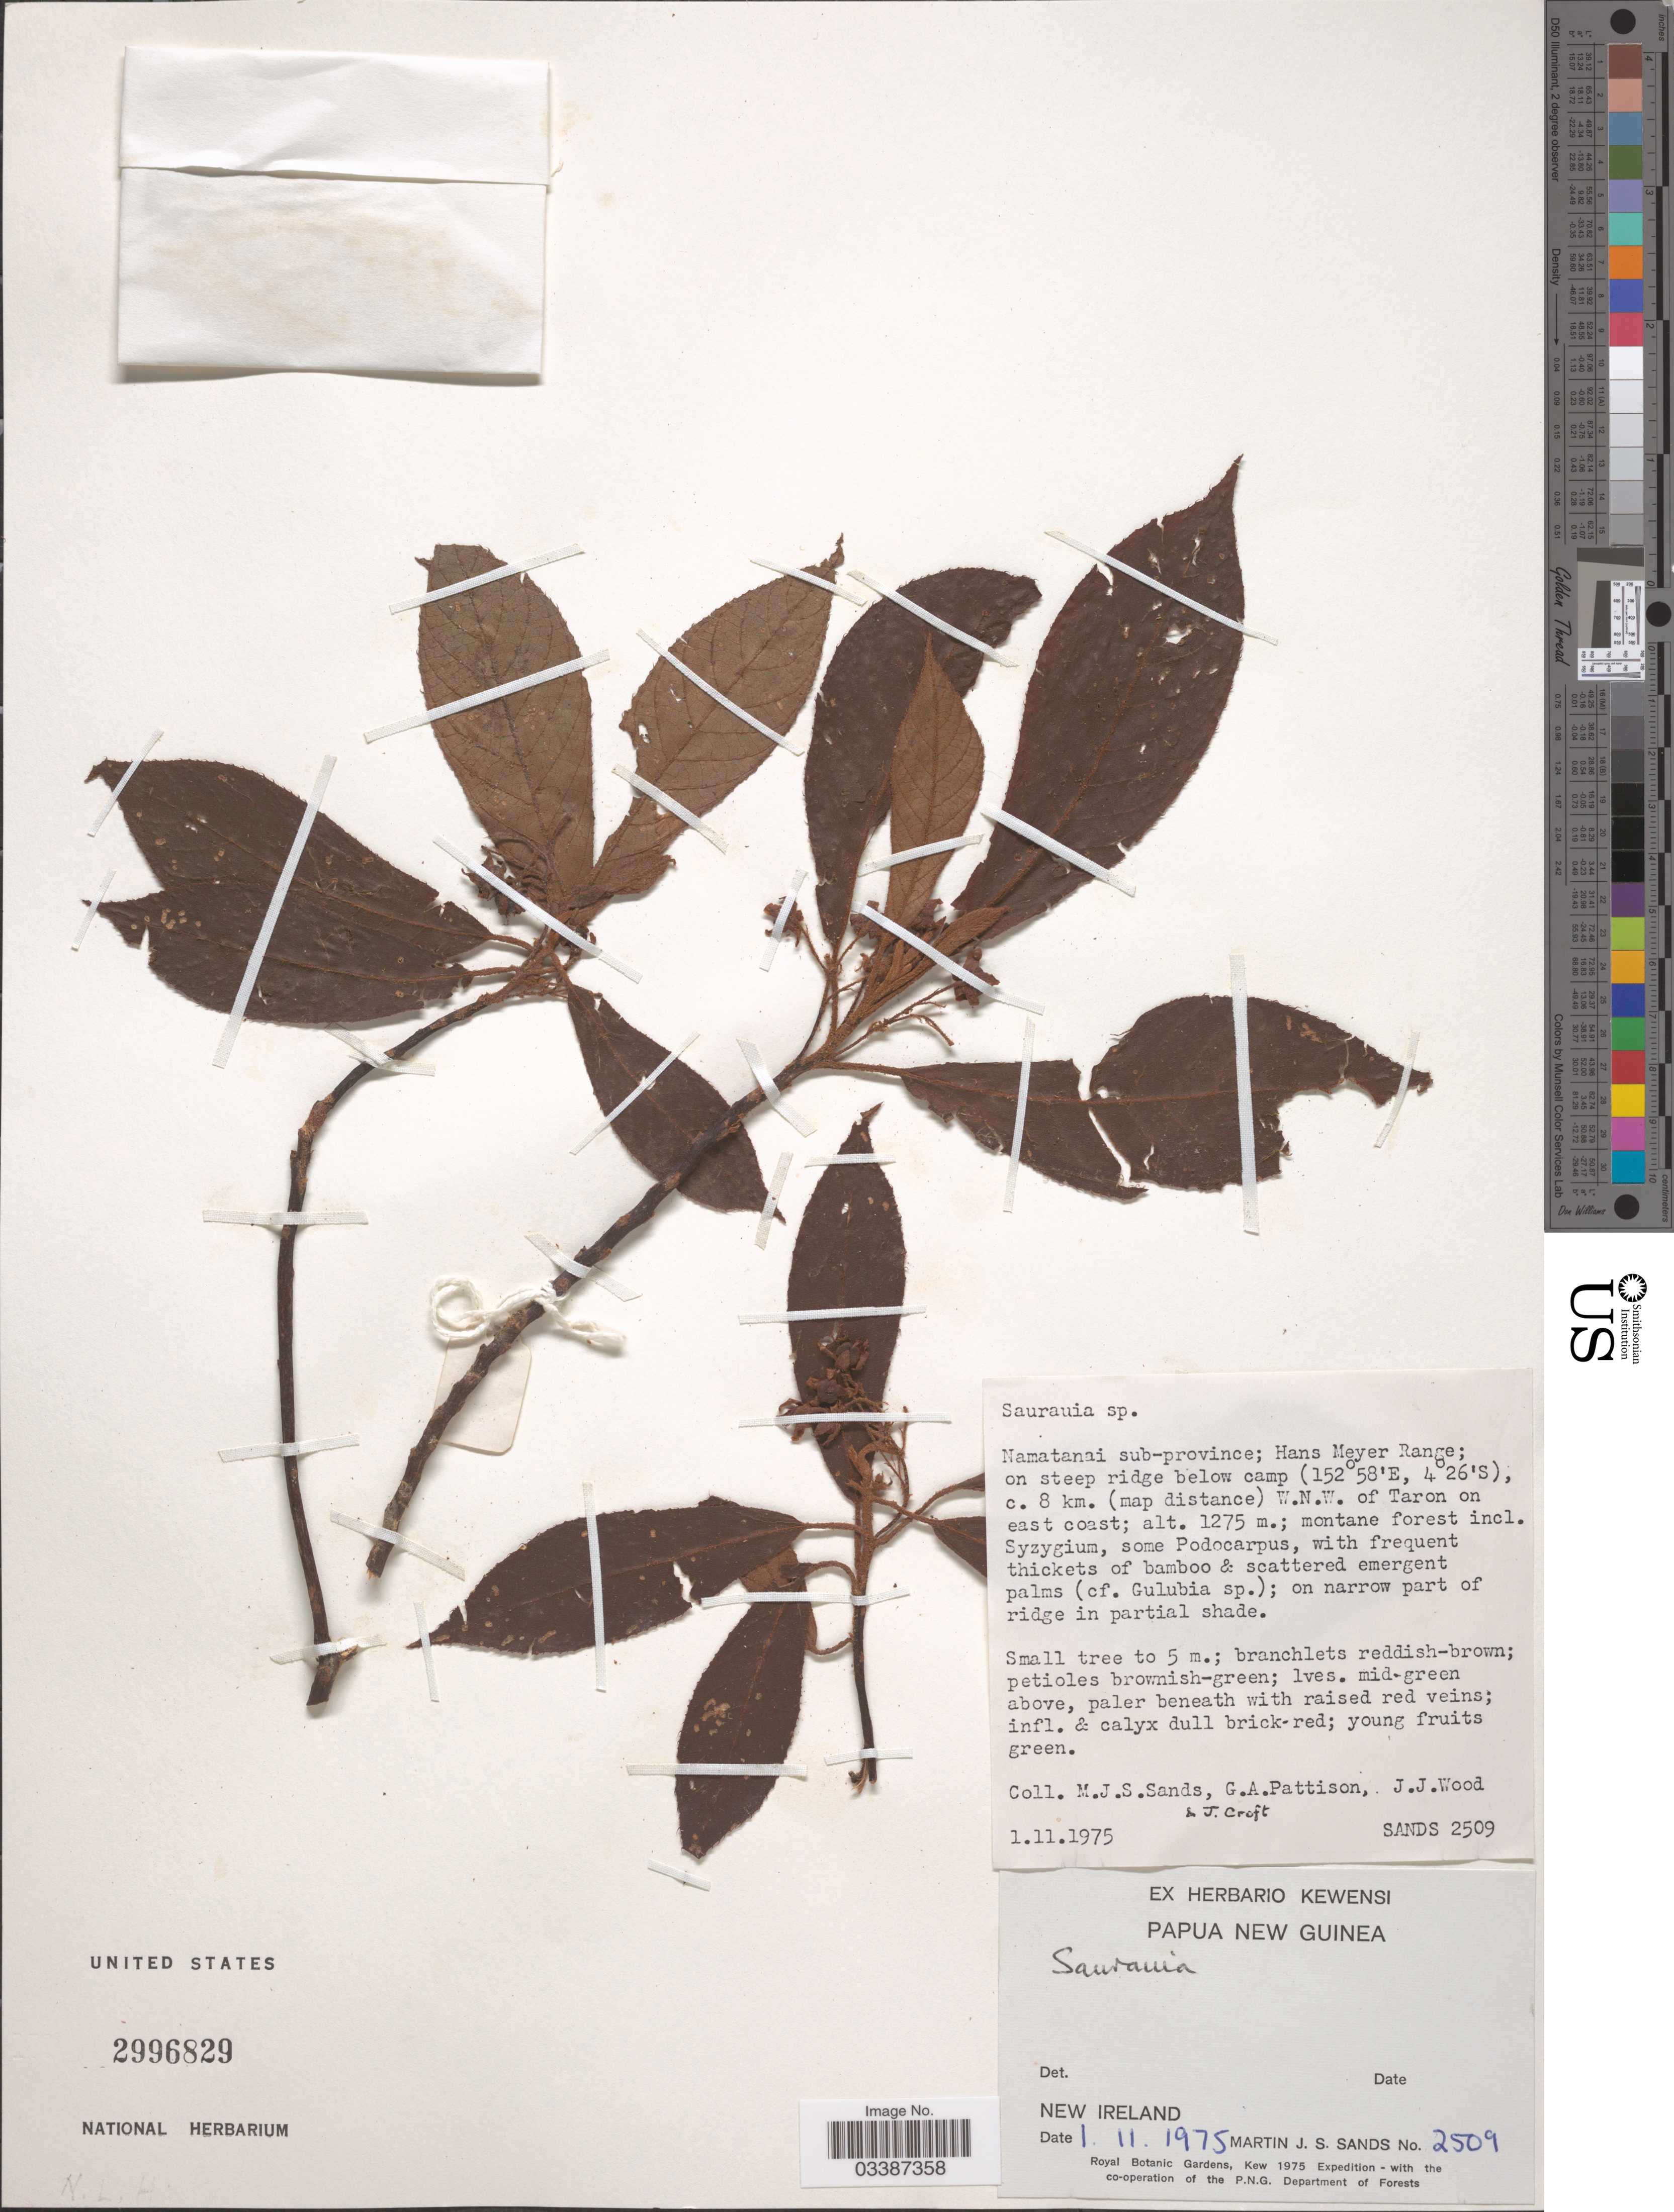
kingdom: Plantae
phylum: Tracheophyta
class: Magnoliopsida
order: Ericales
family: Actinidiaceae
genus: Saurauia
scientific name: Saurauia sp.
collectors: M. Sands, G. Pattison, J. Wood & J. Croft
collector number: SANDS 2509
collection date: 1975-11-01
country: Papua New Guinea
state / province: New Ireland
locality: Namatanai sub-province; Hans Meyer Range; on steep ridge below camp, c. 8 km. (map distance) W.N.W. of Taron on east coast.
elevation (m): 1275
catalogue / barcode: US 2996829